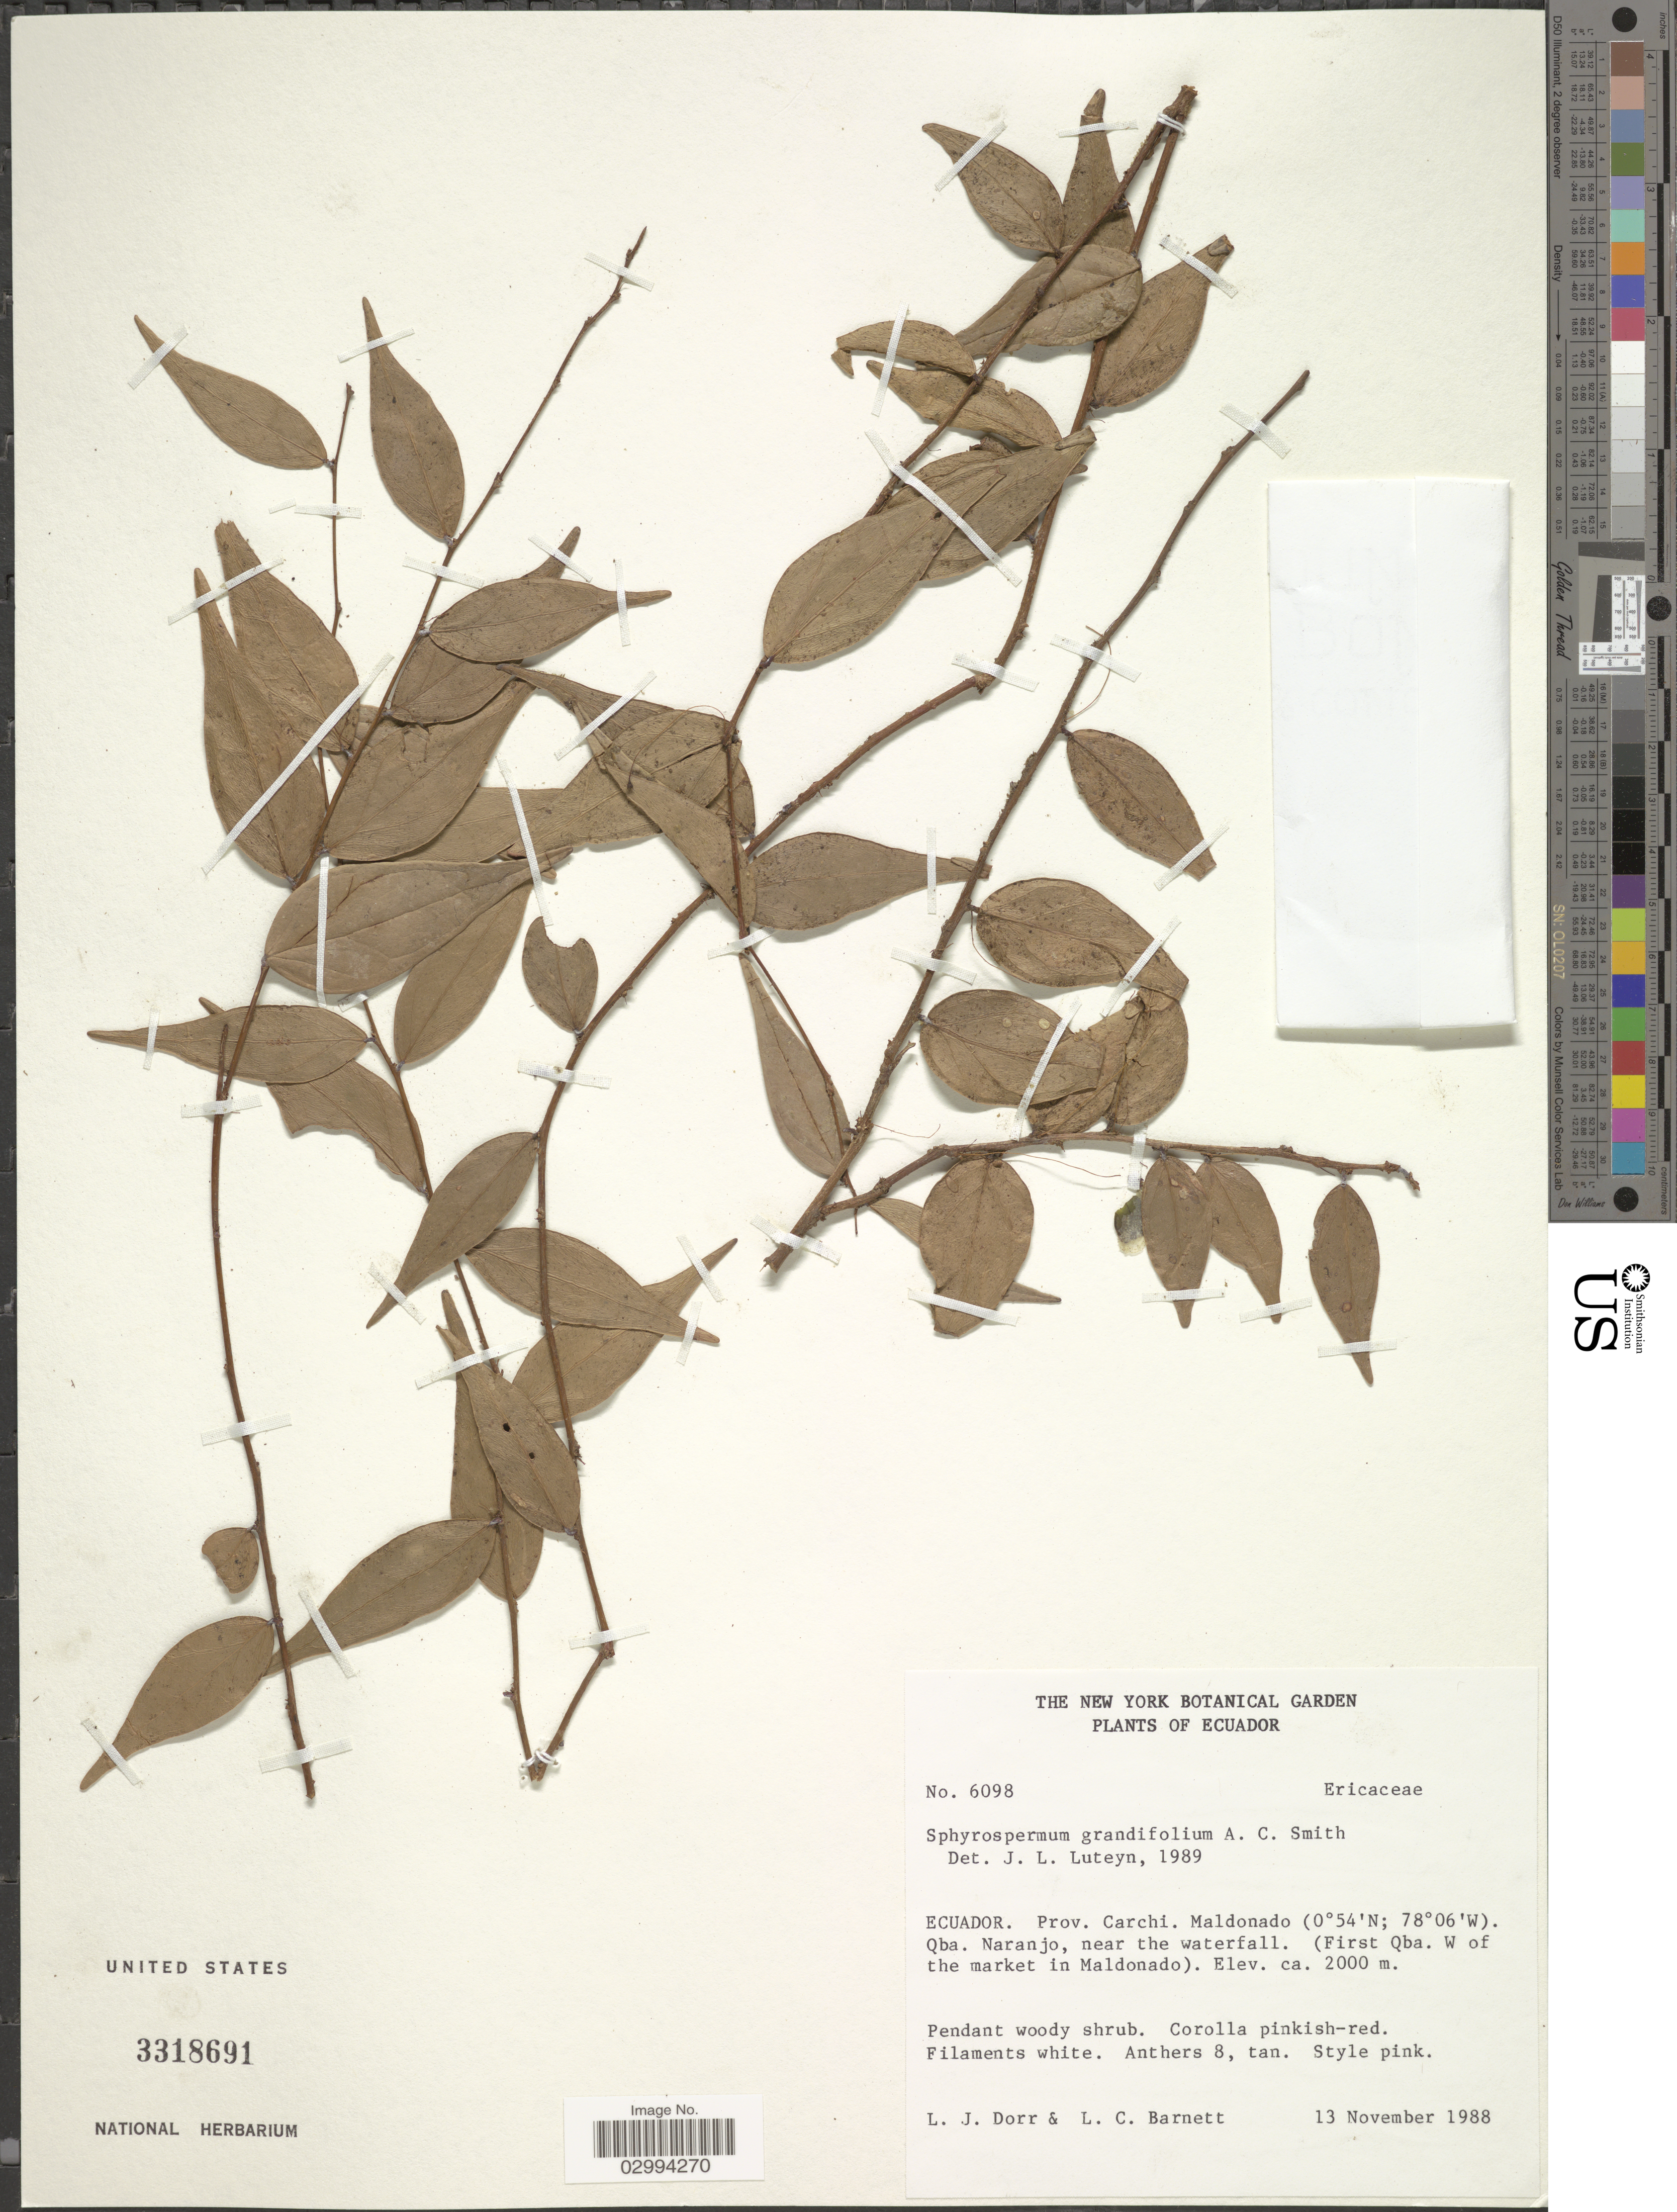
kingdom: Plantae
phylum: Tracheophyta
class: Magnoliopsida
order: Ericales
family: Ericaceae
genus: Sphyrospermum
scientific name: Sphyrospermum grandifolium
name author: (Hoerold) A.C. Sm.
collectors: L. J. Dorr & L. C. Barnett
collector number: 6098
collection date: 1988-11-13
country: Ecuador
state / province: Carchi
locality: Maldonado, Qba. Naranjo, near the waterfall. (First Qba. W of the market in Maldonado).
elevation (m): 2000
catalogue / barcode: US 3318691